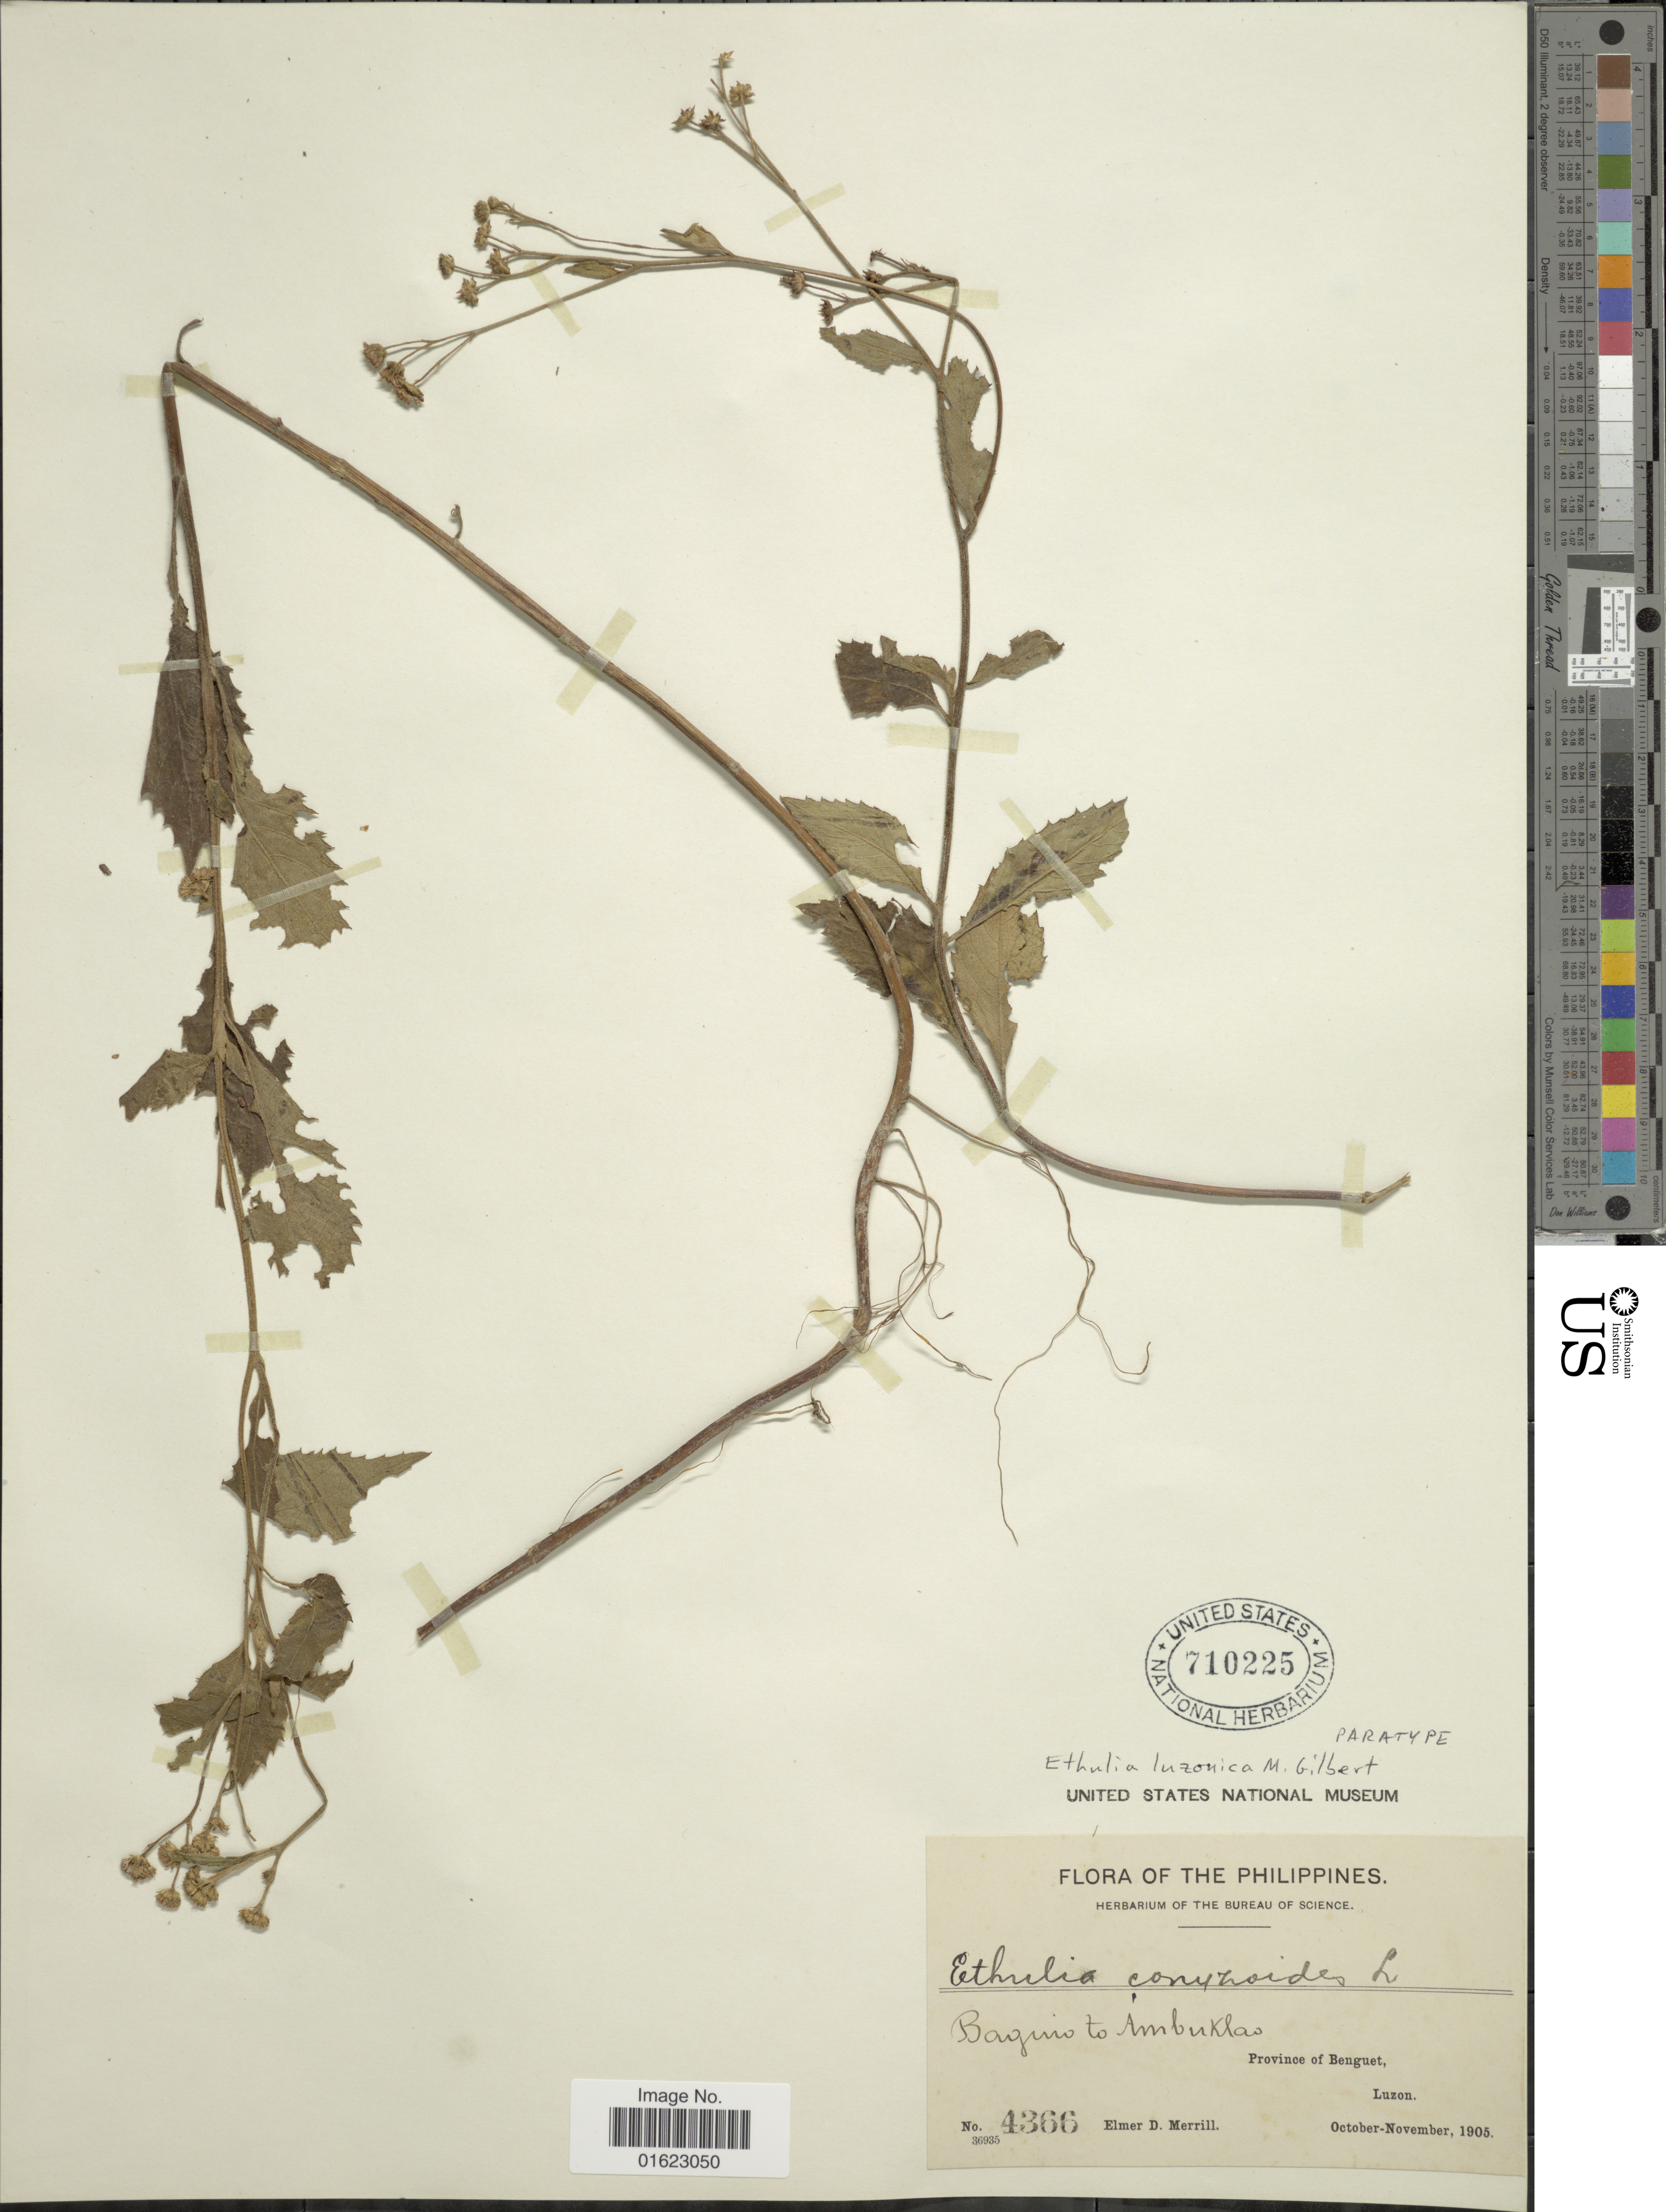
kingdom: Plantae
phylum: Tracheophyta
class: Magnoliopsida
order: Asterales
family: Asteraceae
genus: Ethulia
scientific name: Ethulia luzonica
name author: M.G. Gilbert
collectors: E. D. Merrill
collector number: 4366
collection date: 1905-10/1905-11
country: Philippines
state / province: Cordillera (Administrative Region)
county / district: Benguet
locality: Baguio to Ambuklao, Province of Benguet, Luzon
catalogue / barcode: US 710225